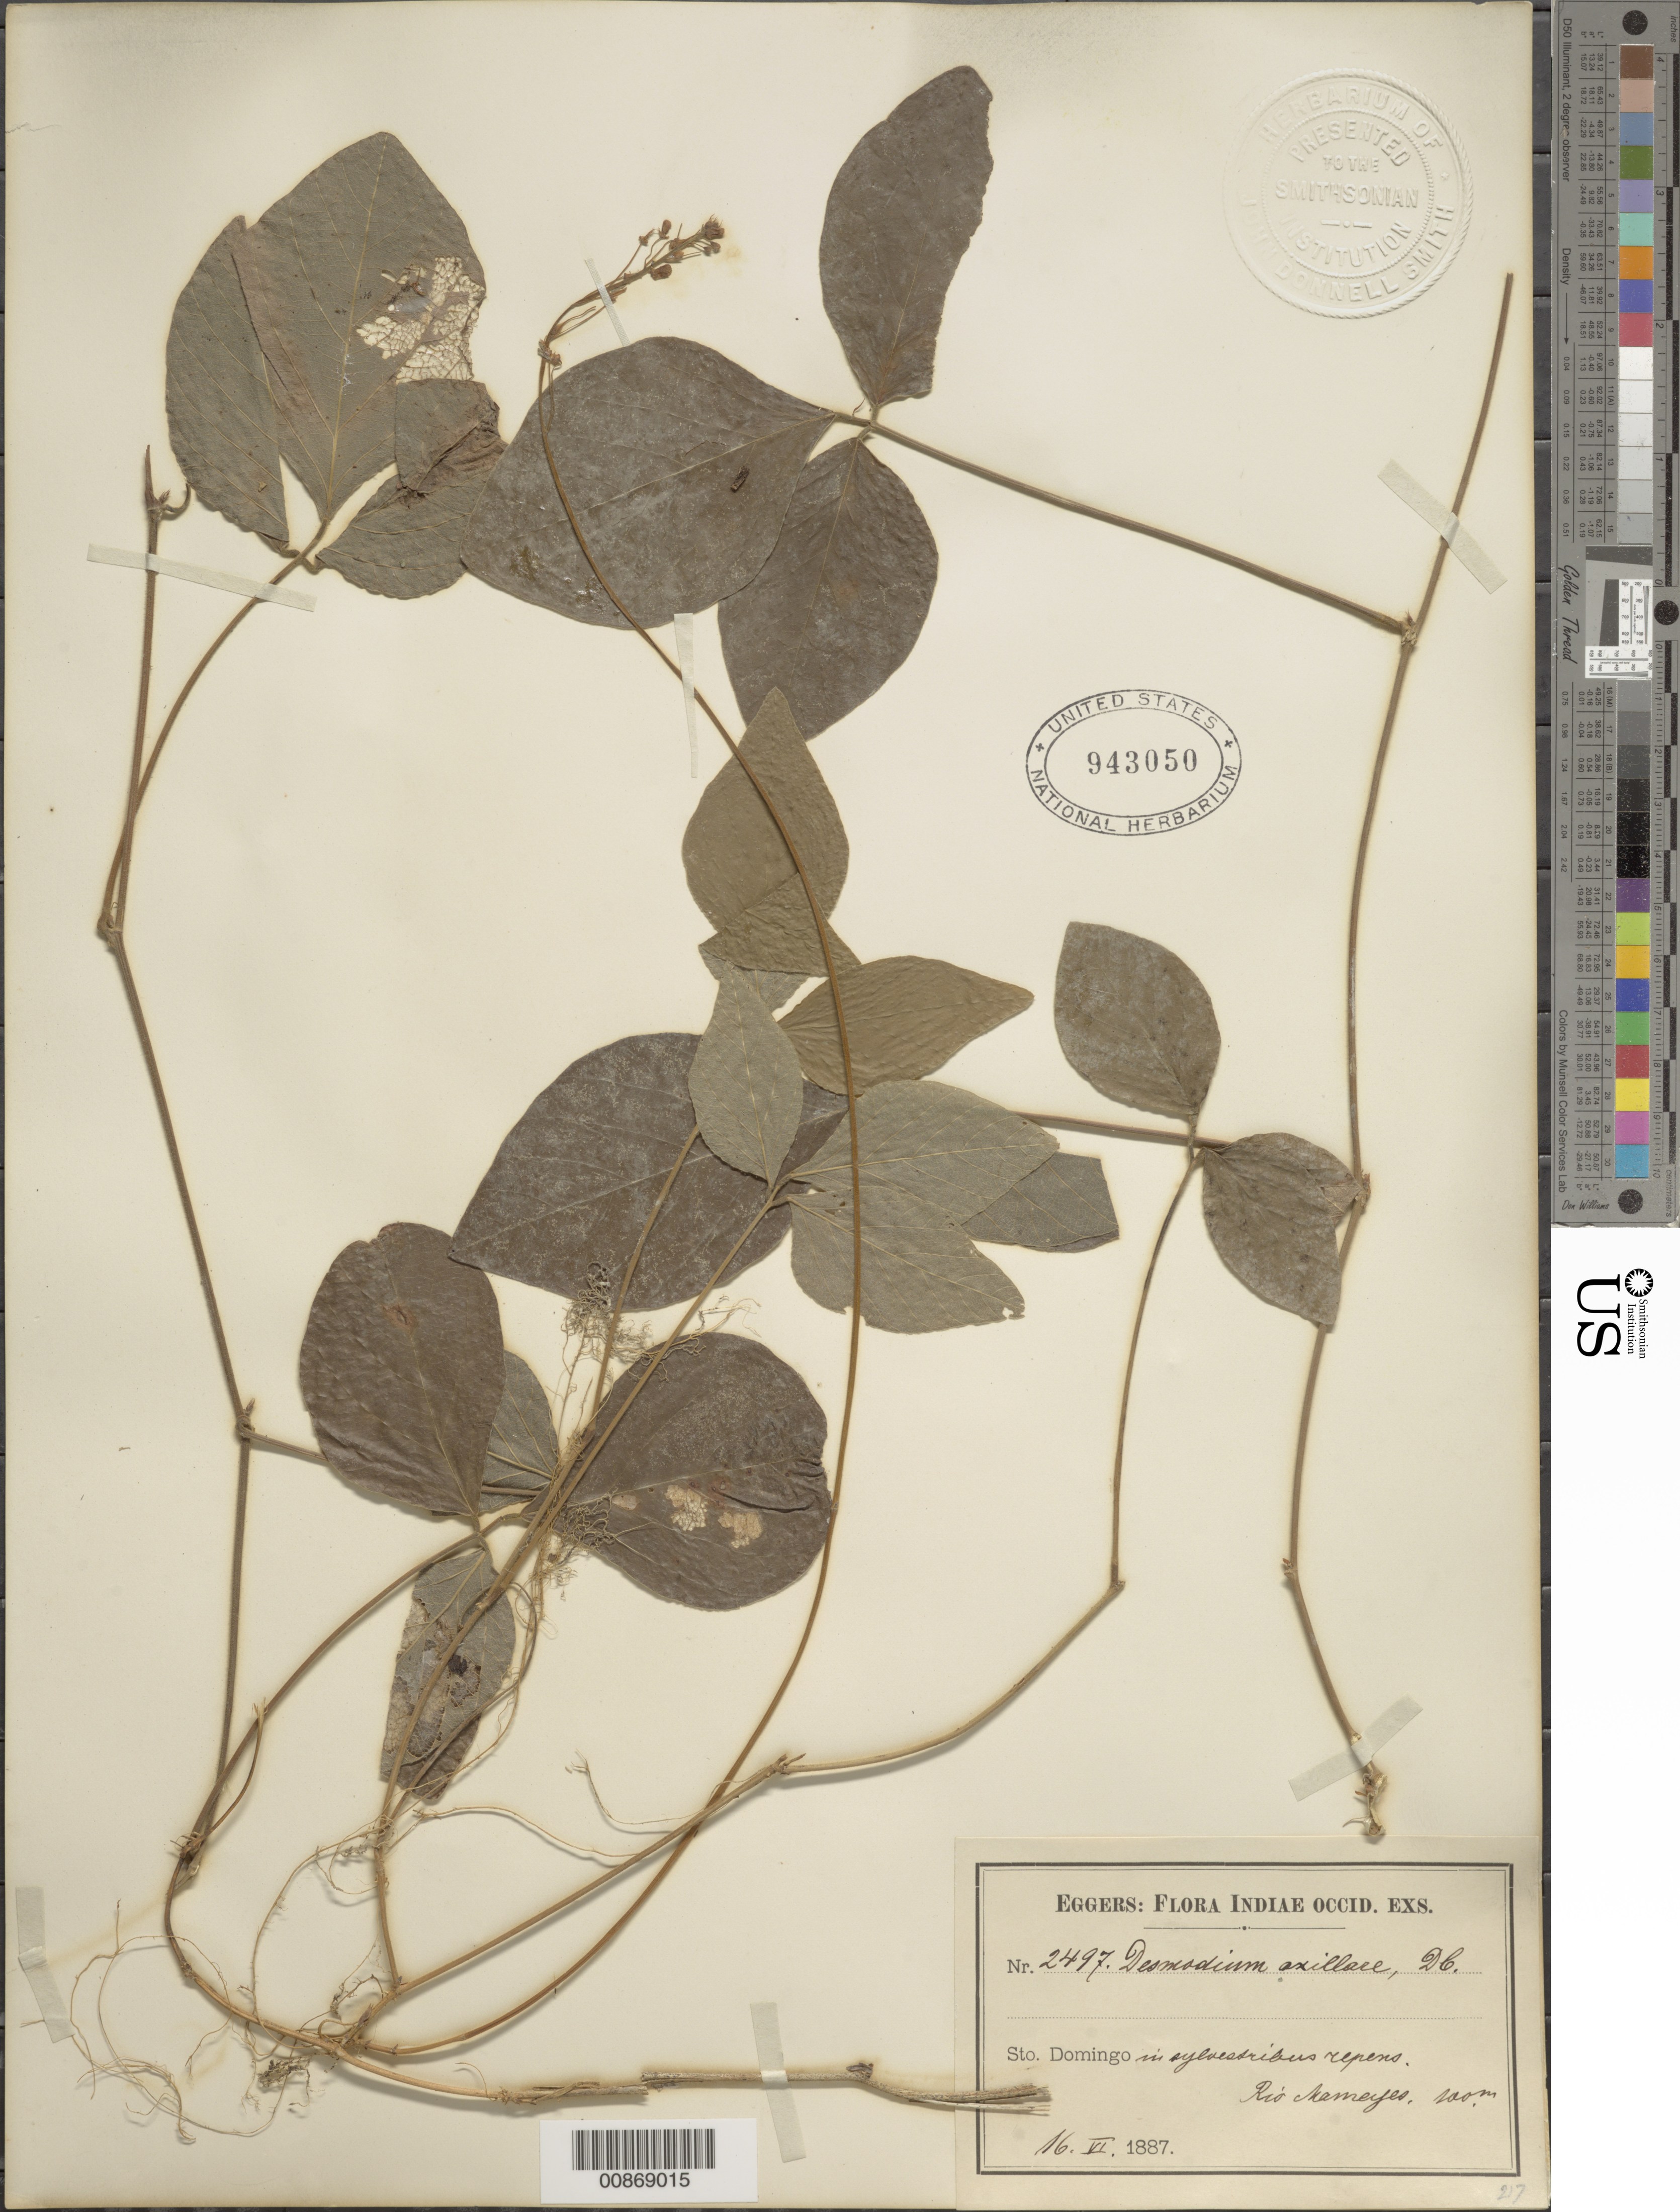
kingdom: Plantae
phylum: Tracheophyta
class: Magnoliopsida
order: Fabales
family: Fabaceae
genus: Desmodium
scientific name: Desmodium axillare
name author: (Sw.) DC.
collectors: H. F. A. von Eggers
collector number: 2497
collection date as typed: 16 Jun 1887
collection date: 1887-06-16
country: Dominican Republic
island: Hispaniola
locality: Sto. Domingo. Río Mameyes.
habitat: In sylvestribus repens.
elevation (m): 100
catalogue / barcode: US 943050